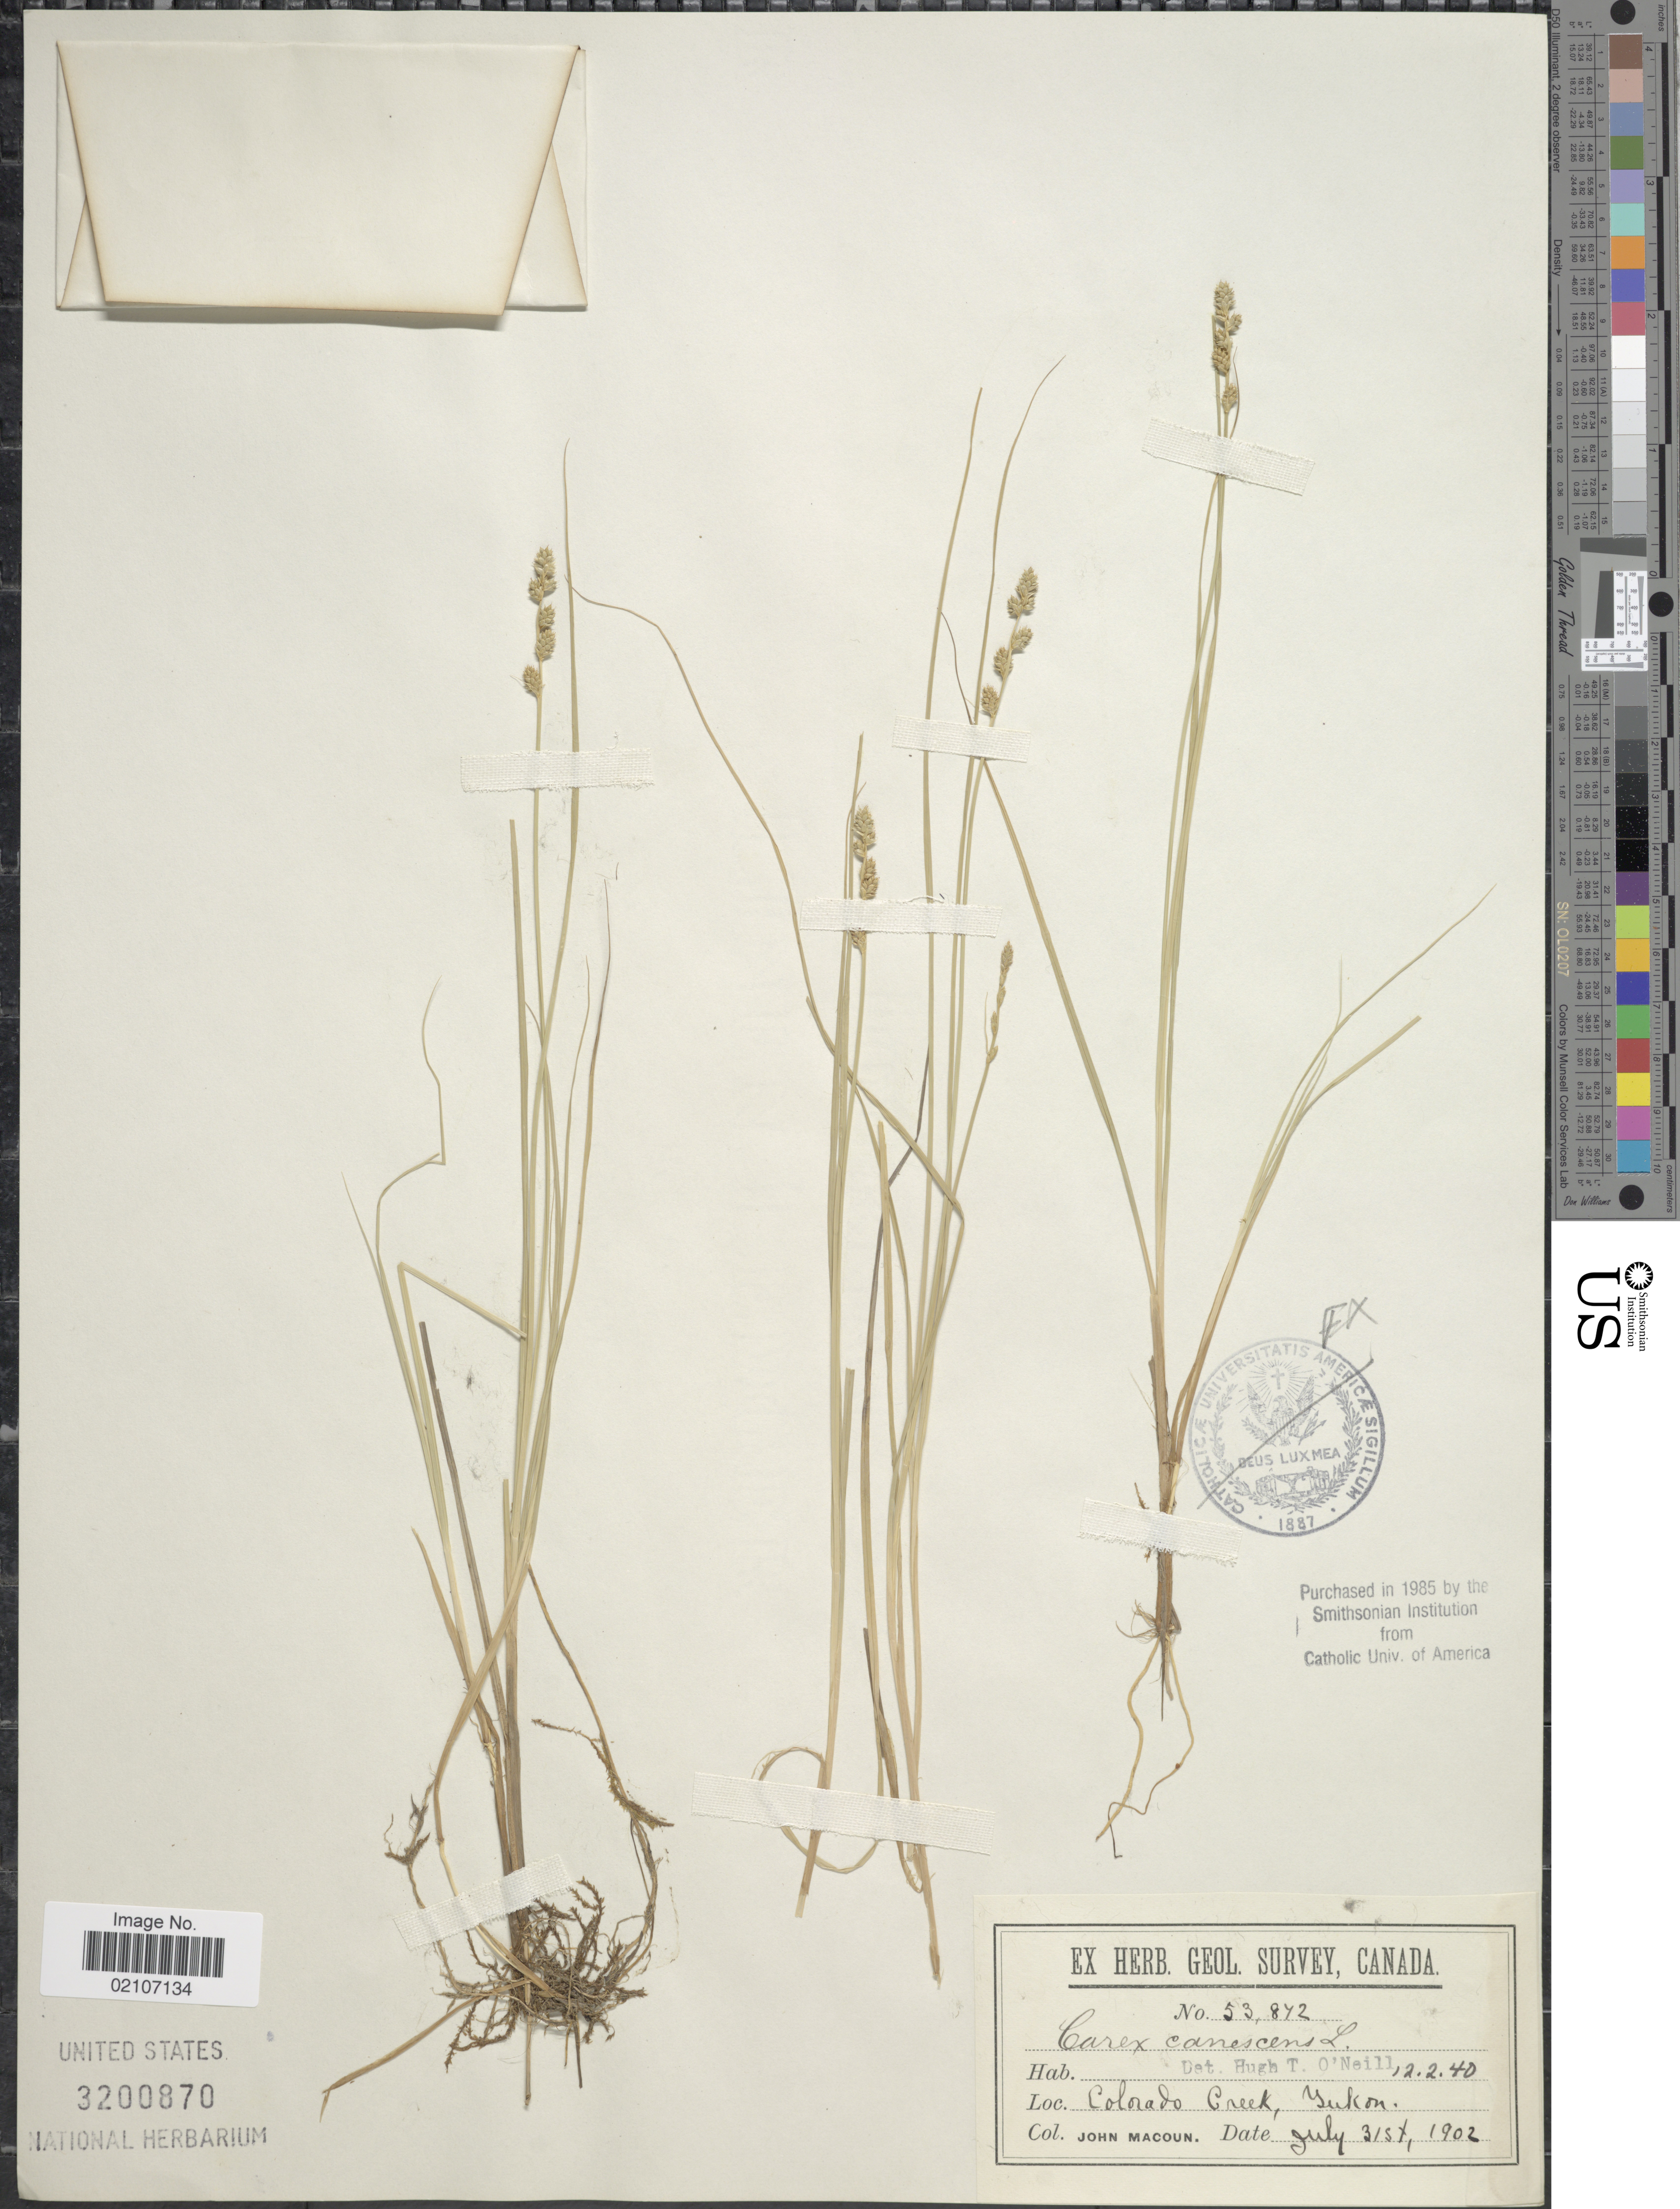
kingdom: Plantae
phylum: Tracheophyta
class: Liliopsida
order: Poales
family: Cyperaceae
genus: Carex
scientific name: Carex canescens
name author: L.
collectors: J. Macoun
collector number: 53872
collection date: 1902-07-31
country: Canada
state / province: Yukon Territory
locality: Colorado Creek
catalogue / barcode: US 3200870